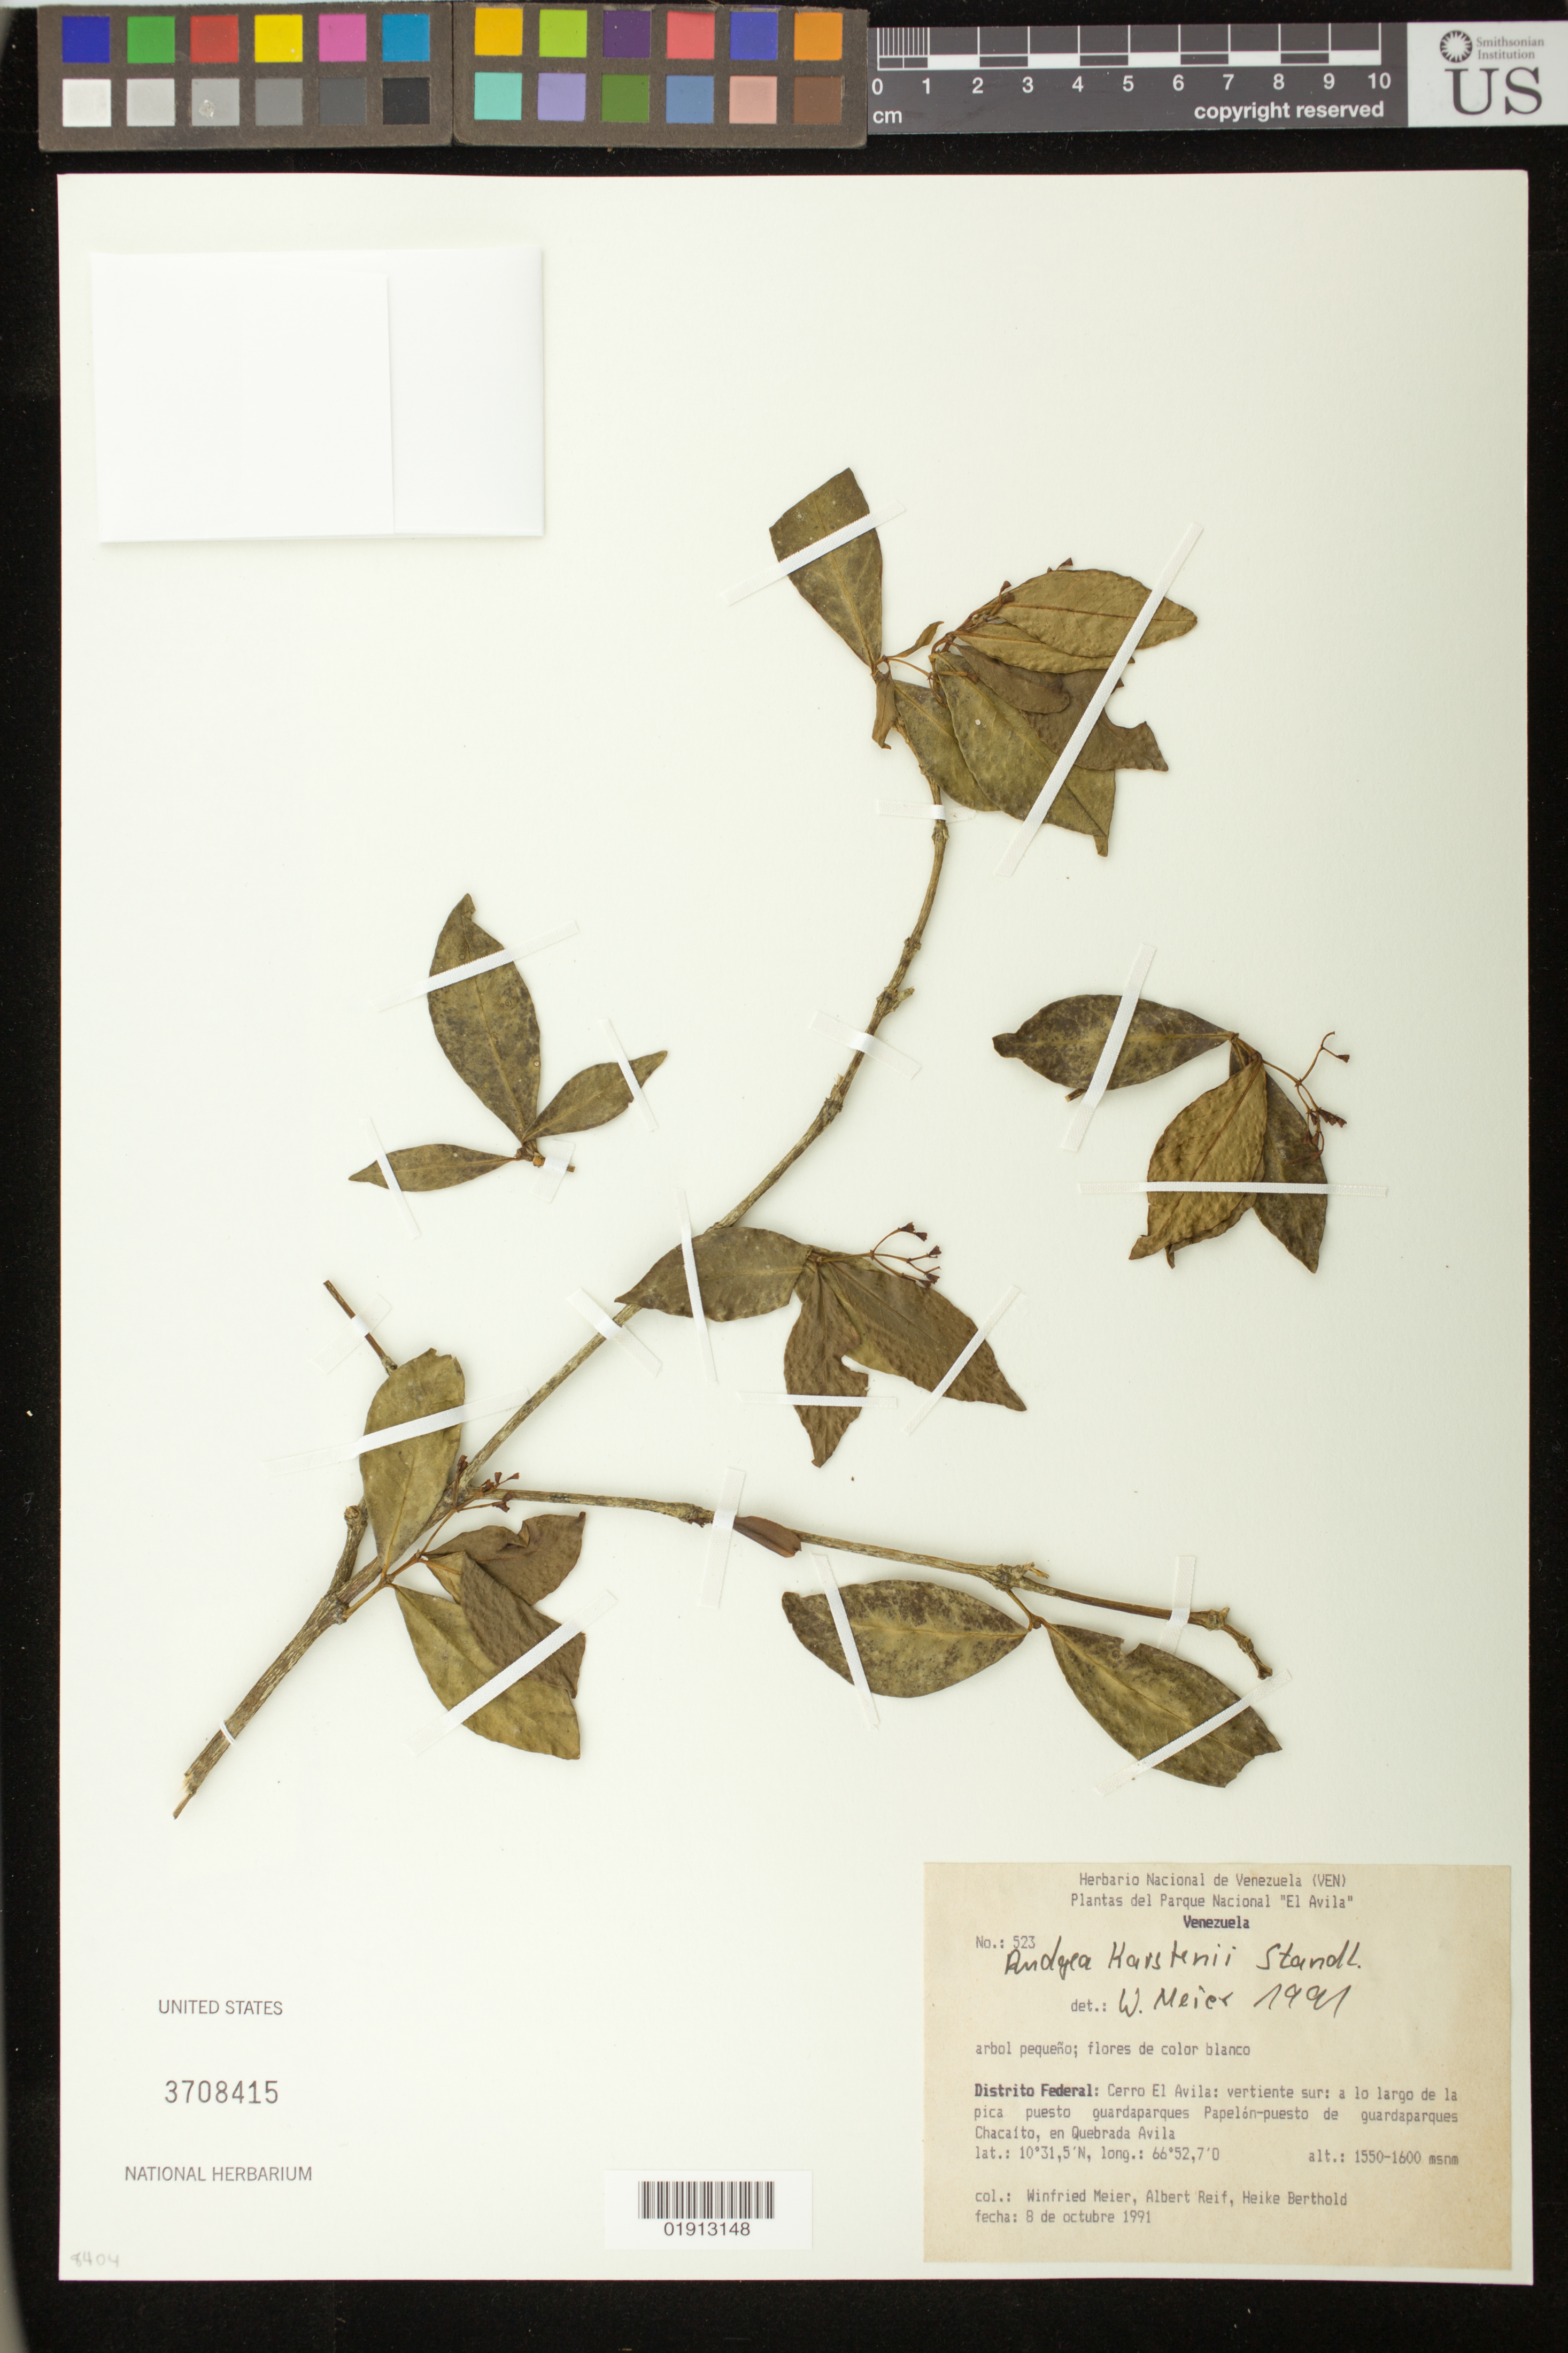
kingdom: Plantae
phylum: Tracheophyta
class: Magnoliopsida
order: Gentianales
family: Rubiaceae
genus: Rudgea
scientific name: Rudgea karstenii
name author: Standl.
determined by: Meier, Winfried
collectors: W. Meier, A. Reif & H. Berthold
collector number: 523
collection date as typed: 8 Oct 1991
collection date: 1991-10-08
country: Venezuela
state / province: Miranda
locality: Cerro El Avila: vertiente sur: a lo largo de la pica puesto guardaparques Papelon-puesto de guardaparques Chacaito, en Quebrada Avila.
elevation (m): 1550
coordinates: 10 31.5 N, 66 52.7 O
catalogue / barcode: US 3708415